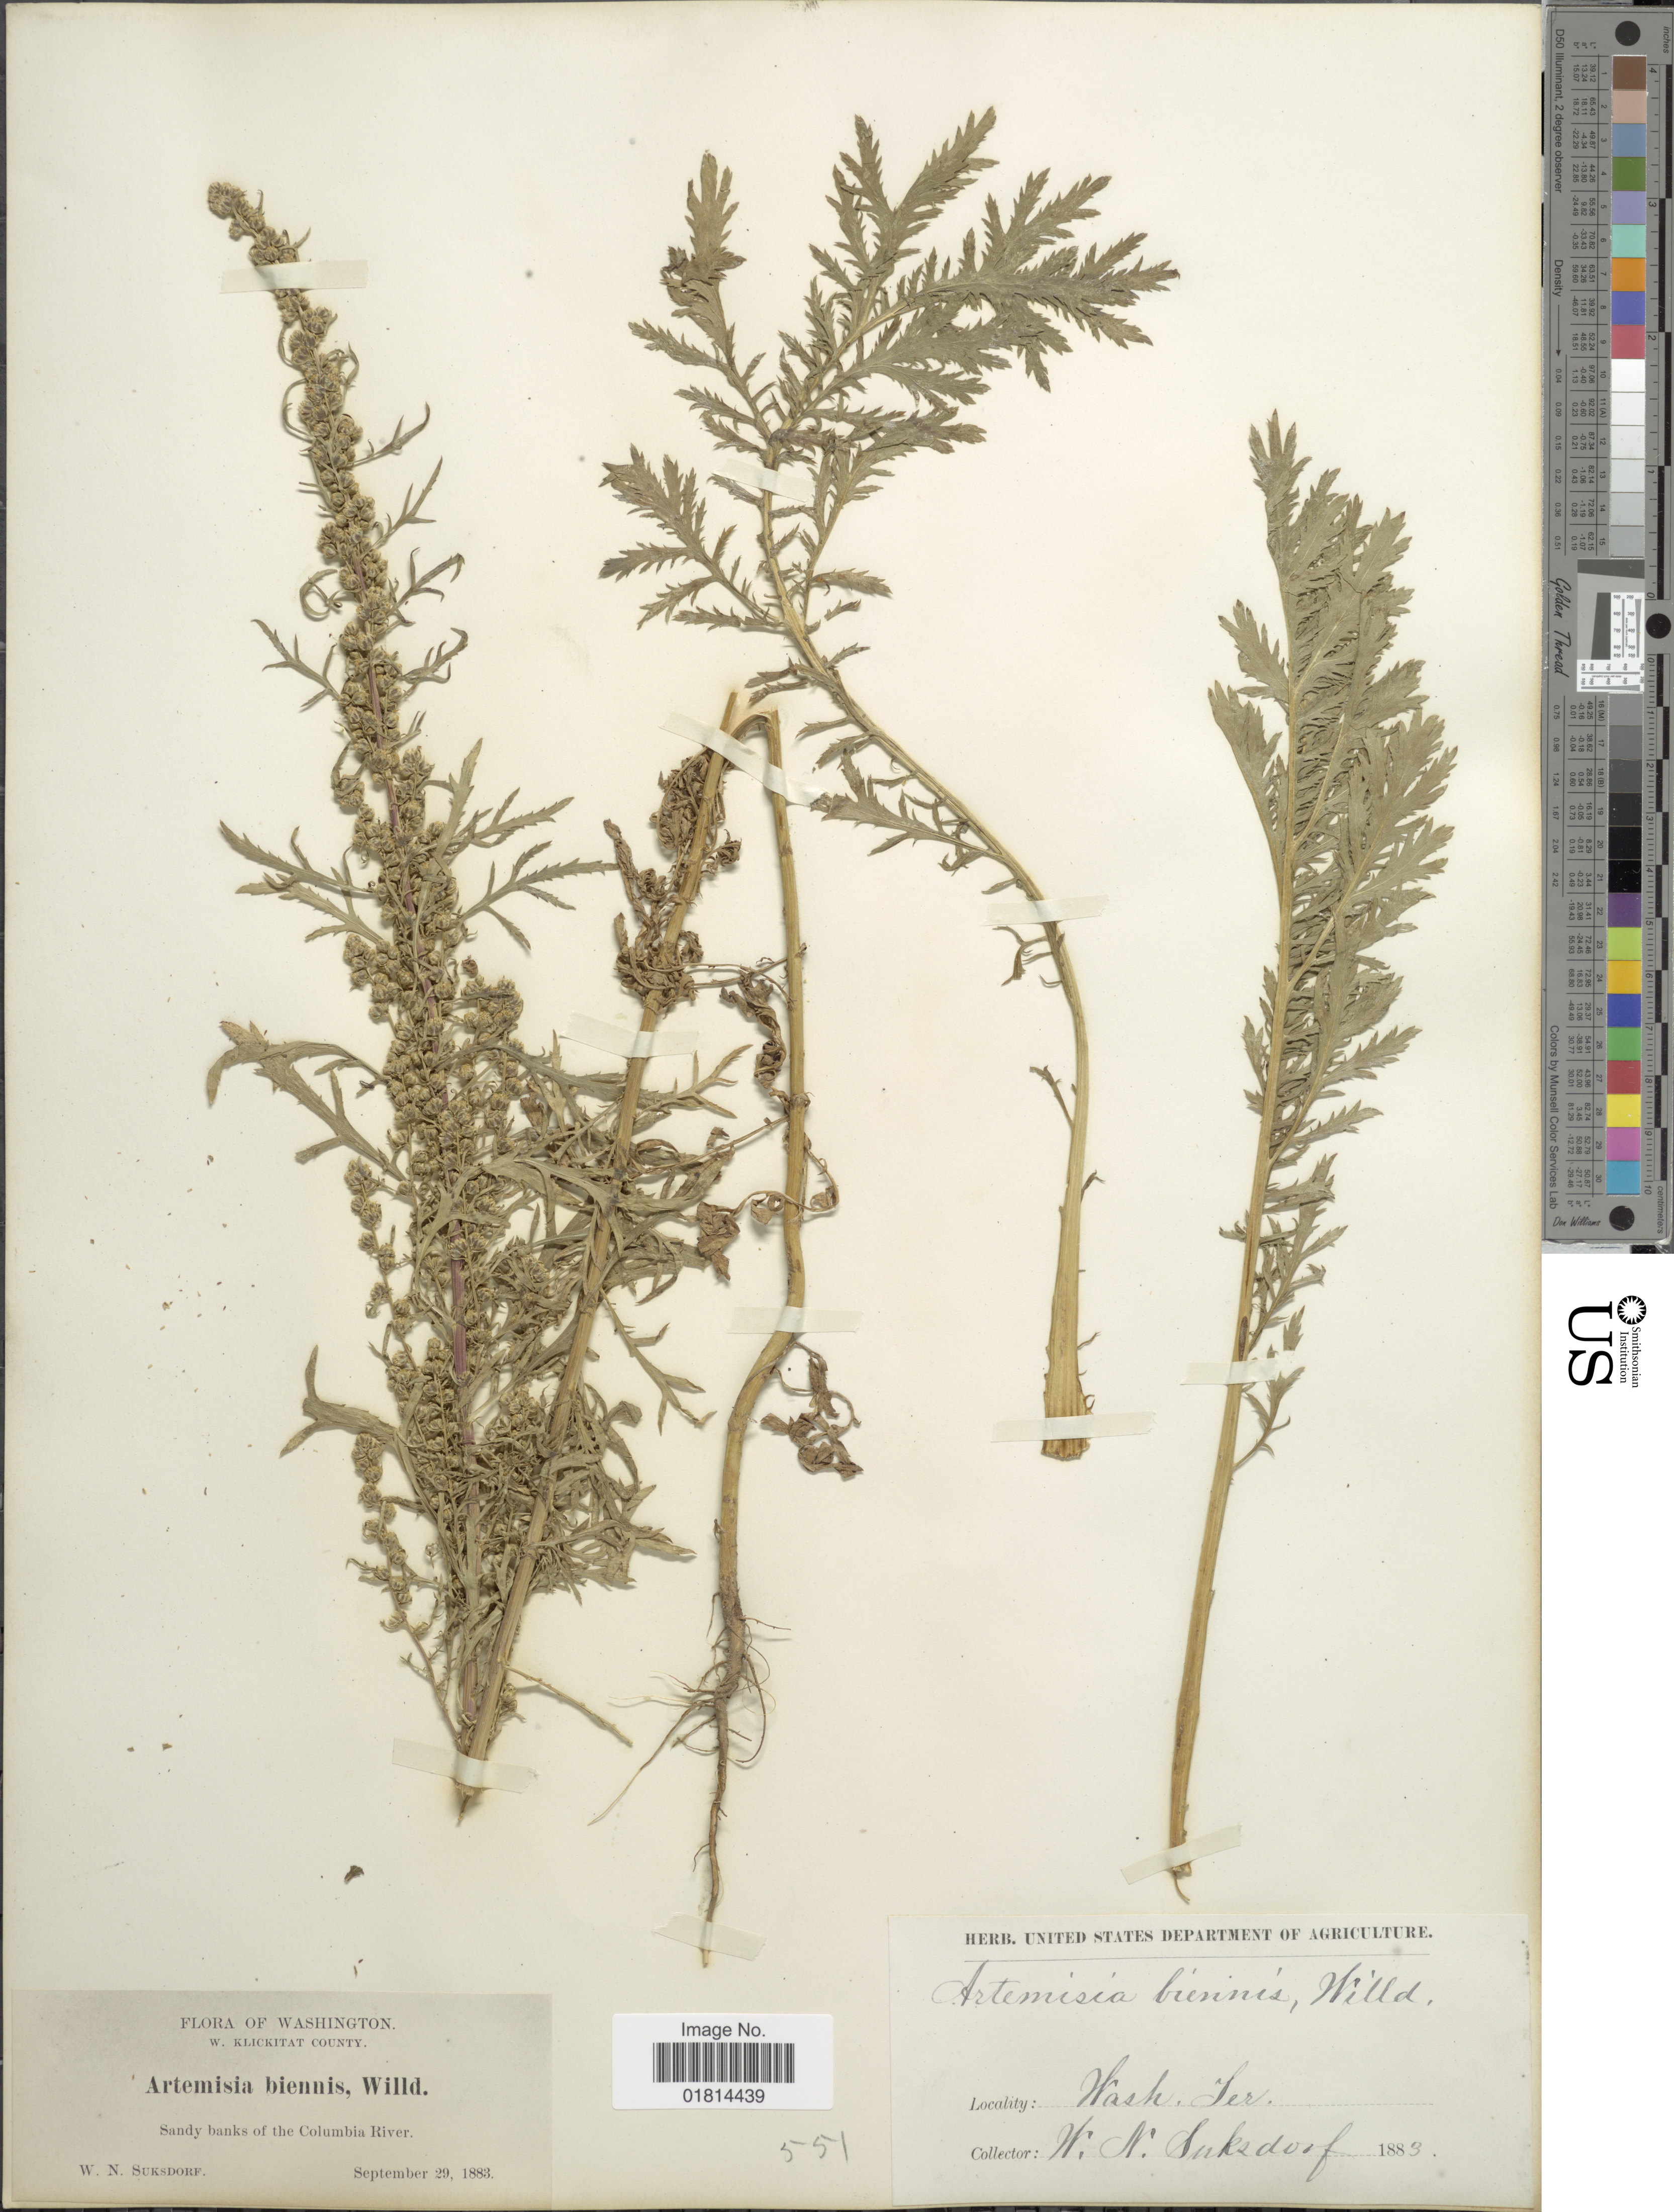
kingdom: Plantae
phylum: Tracheophyta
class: Magnoliopsida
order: Asterales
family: Asteraceae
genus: Artemisia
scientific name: Artemisia biennis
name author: Willd.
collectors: W. N. Suksdorf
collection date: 1883-09-29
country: United States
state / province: Washington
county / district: Klickitat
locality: Washington. W. Klickitat County. Sandy banks of the Columbia River